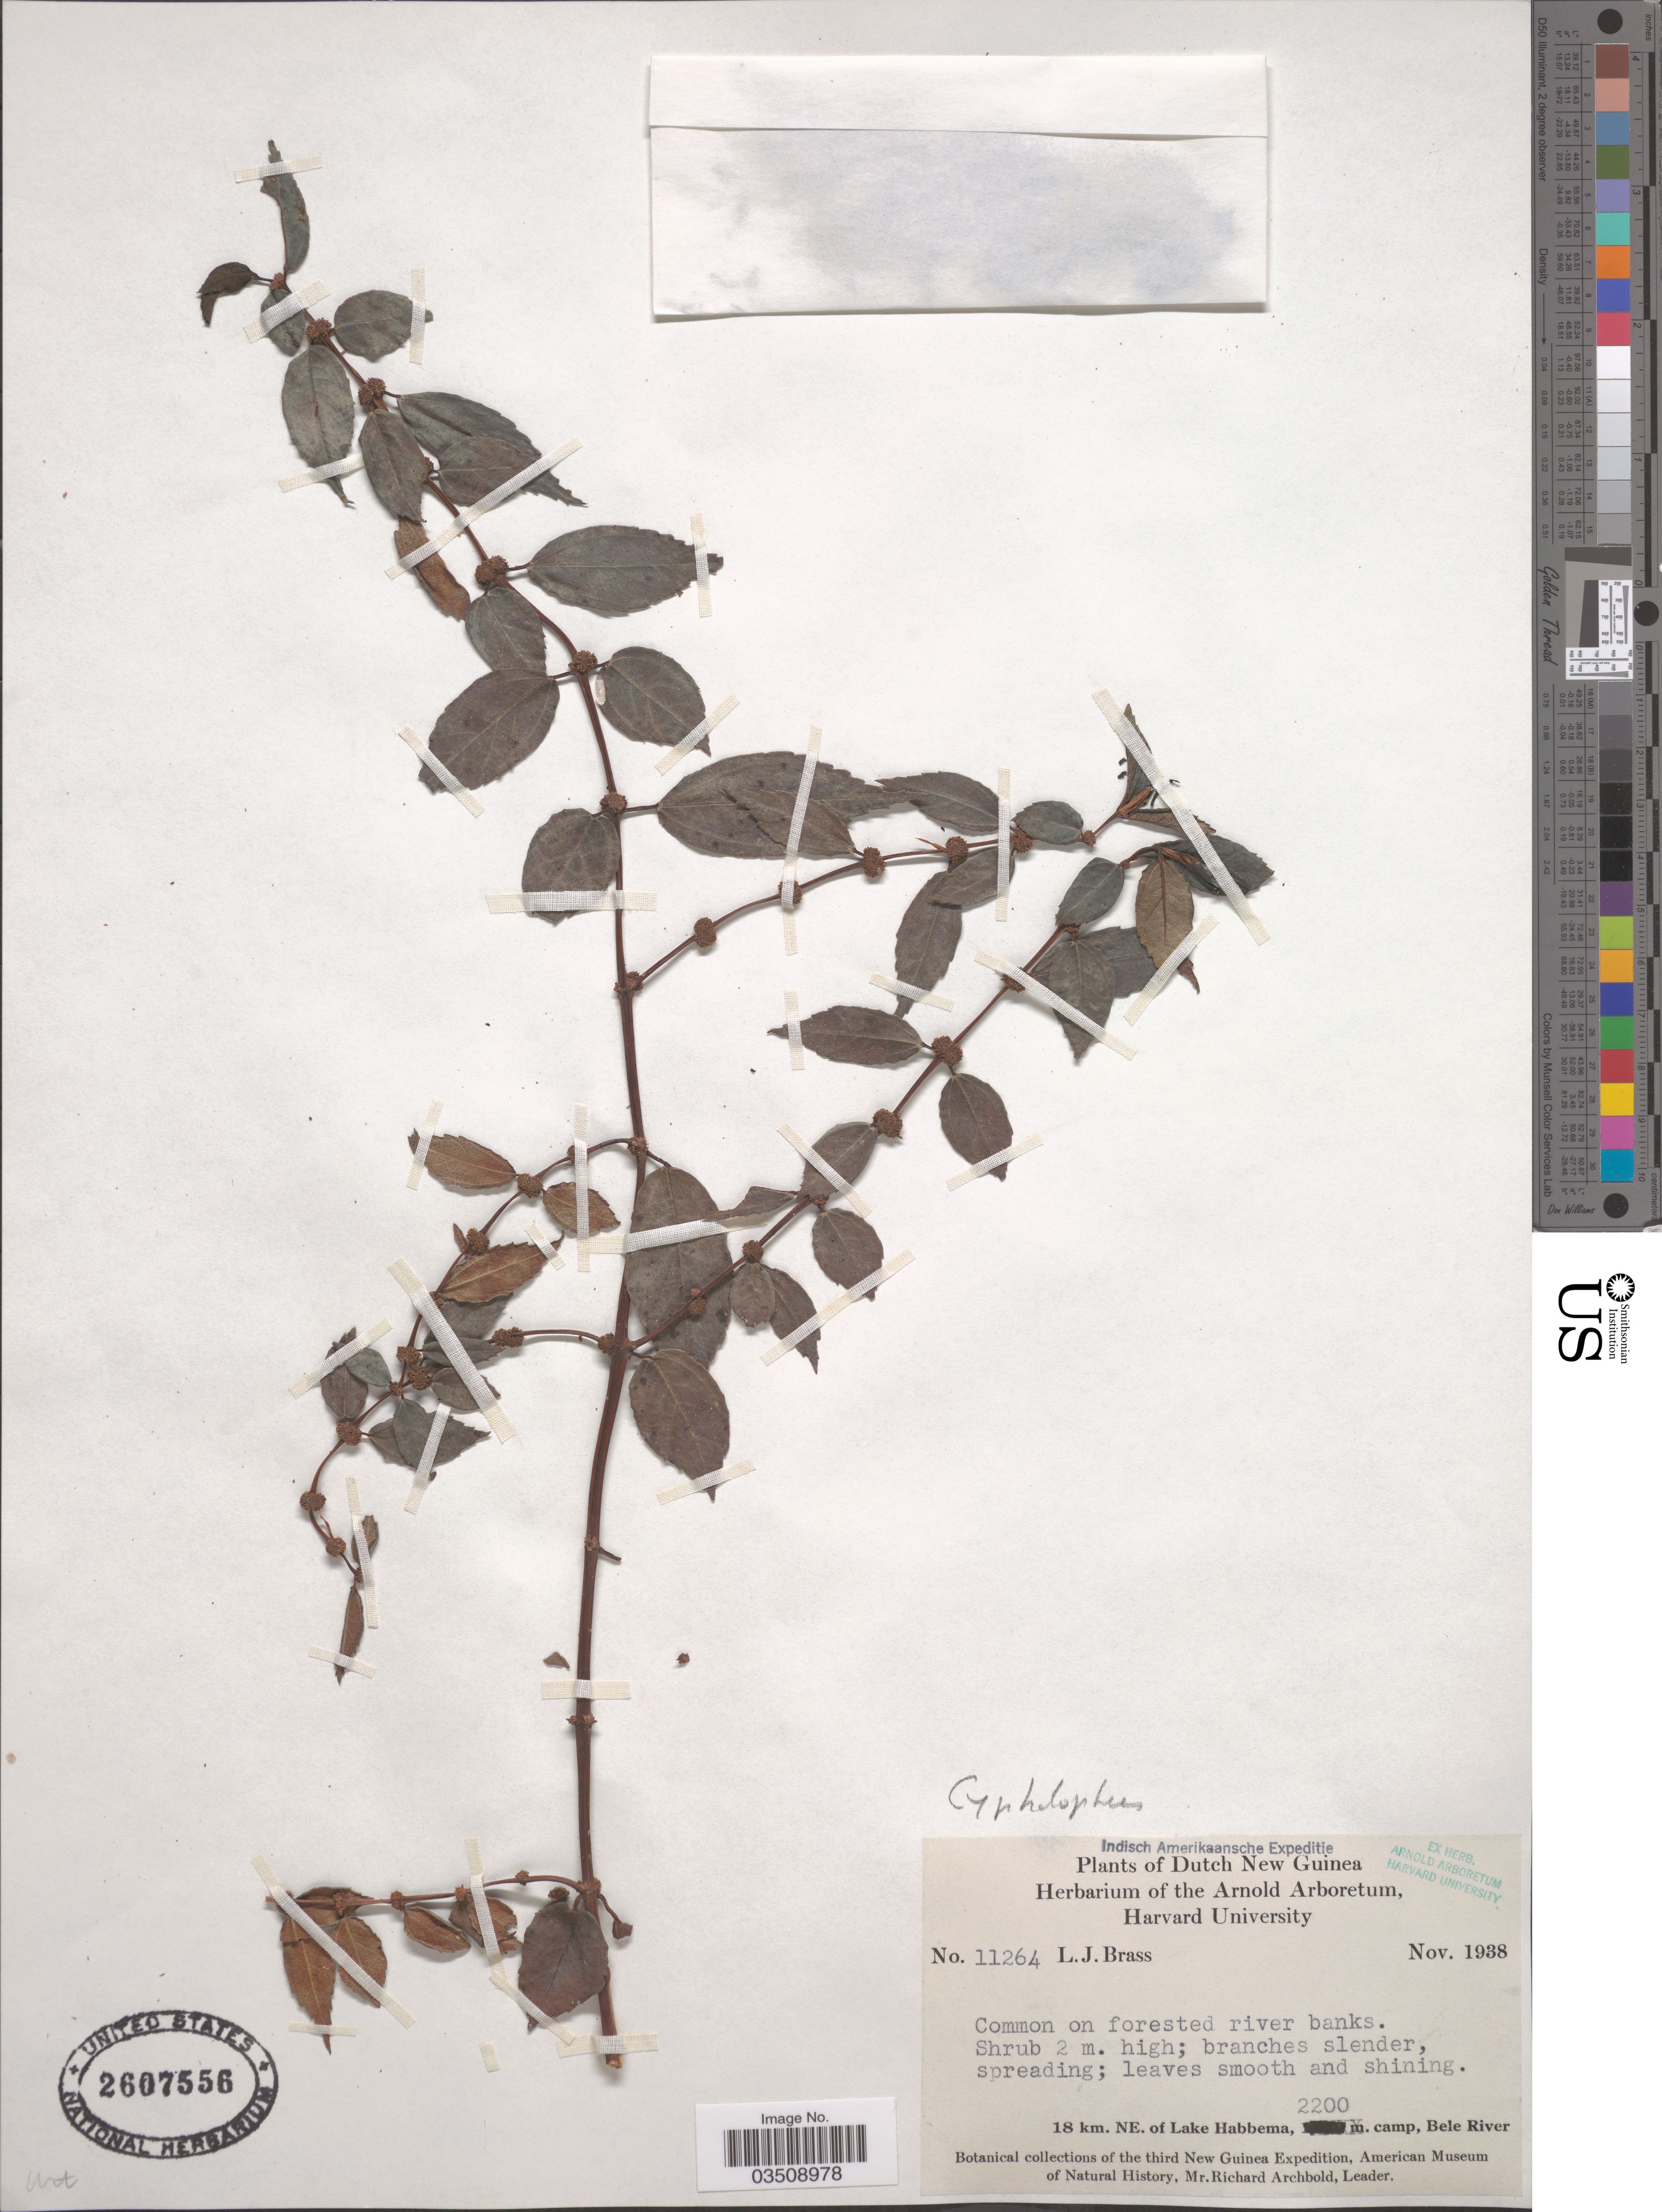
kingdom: Plantae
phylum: Tracheophyta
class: Magnoliopsida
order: Rosales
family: Urticaceae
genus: Cypholophus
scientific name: Cypholophus sp.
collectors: L. J. Brass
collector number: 11264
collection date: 1938-11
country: Indonesia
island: New Guinea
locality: Dutch New Guinea. 18 km. NE. of Lake Habbema, camp, Bele River.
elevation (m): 2200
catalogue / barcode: US 2607556